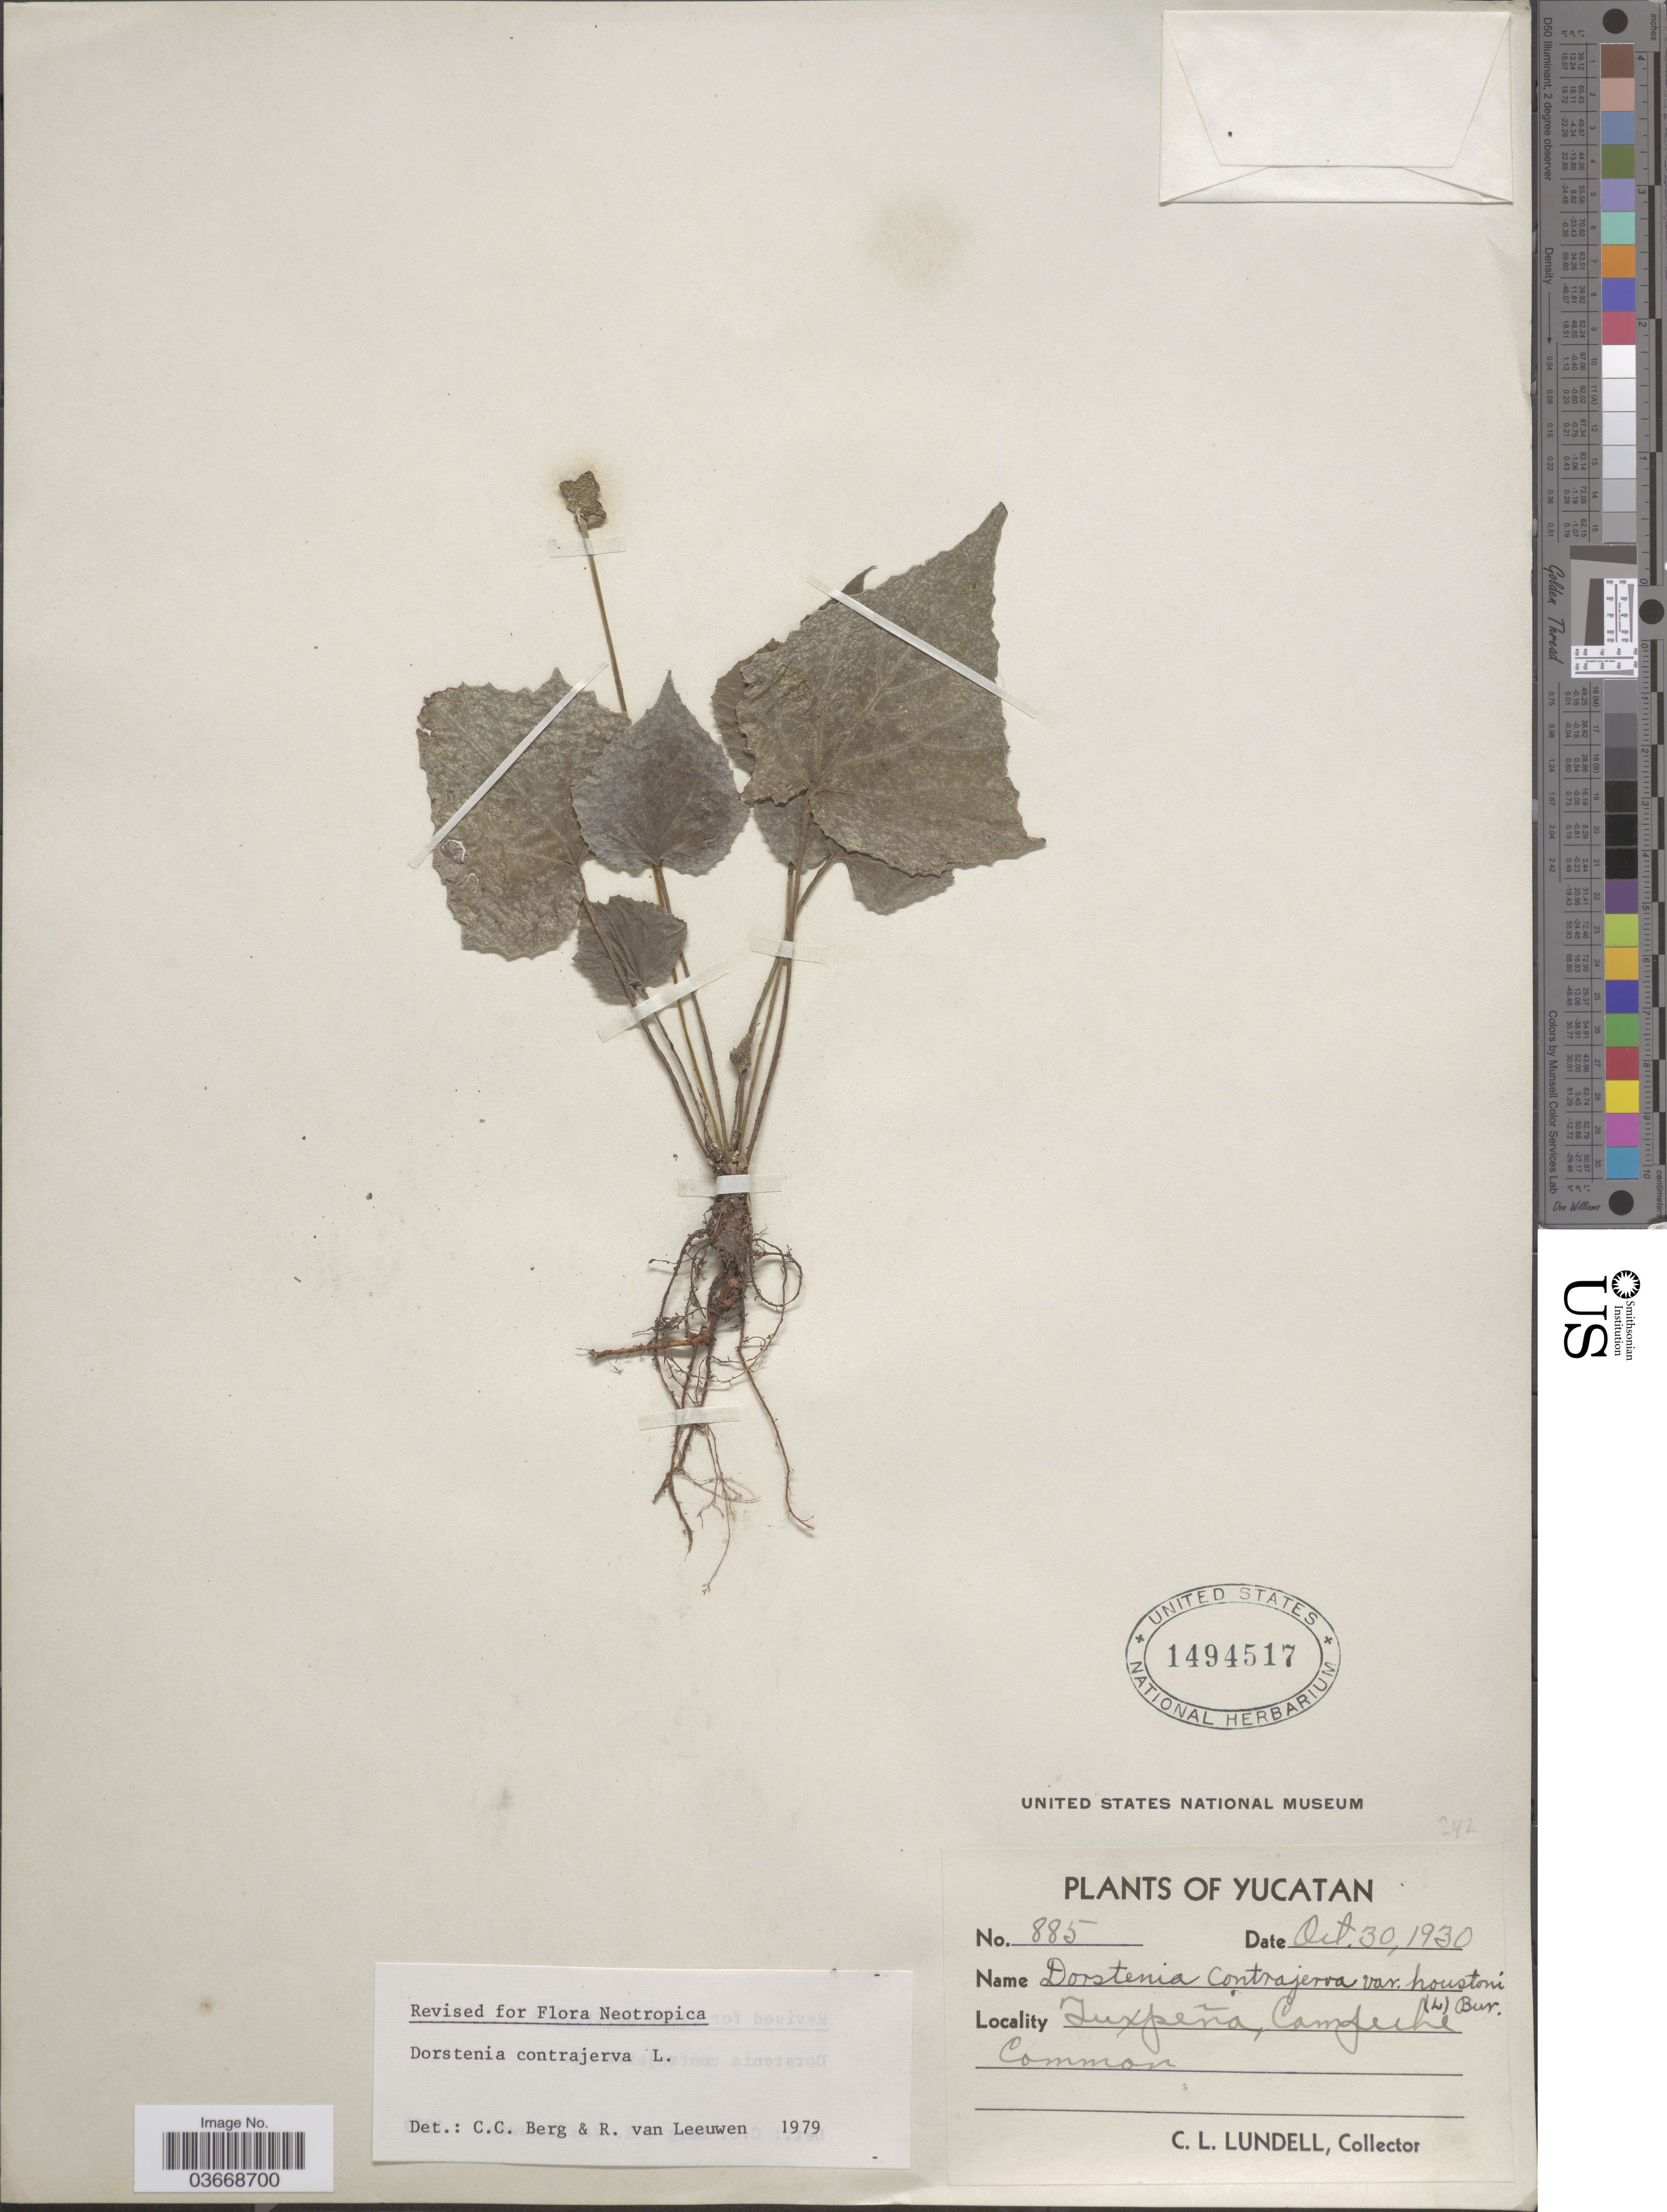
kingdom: Plantae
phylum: Tracheophyta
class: Magnoliopsida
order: Rosales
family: Moraceae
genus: Dorstenia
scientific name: Dorstenia contrajerva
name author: L.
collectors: C. L. Lundell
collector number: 885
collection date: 1930-10-30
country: Mexico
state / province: Campeche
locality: Yucatan, Tuxpeña.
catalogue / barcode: US 1494517